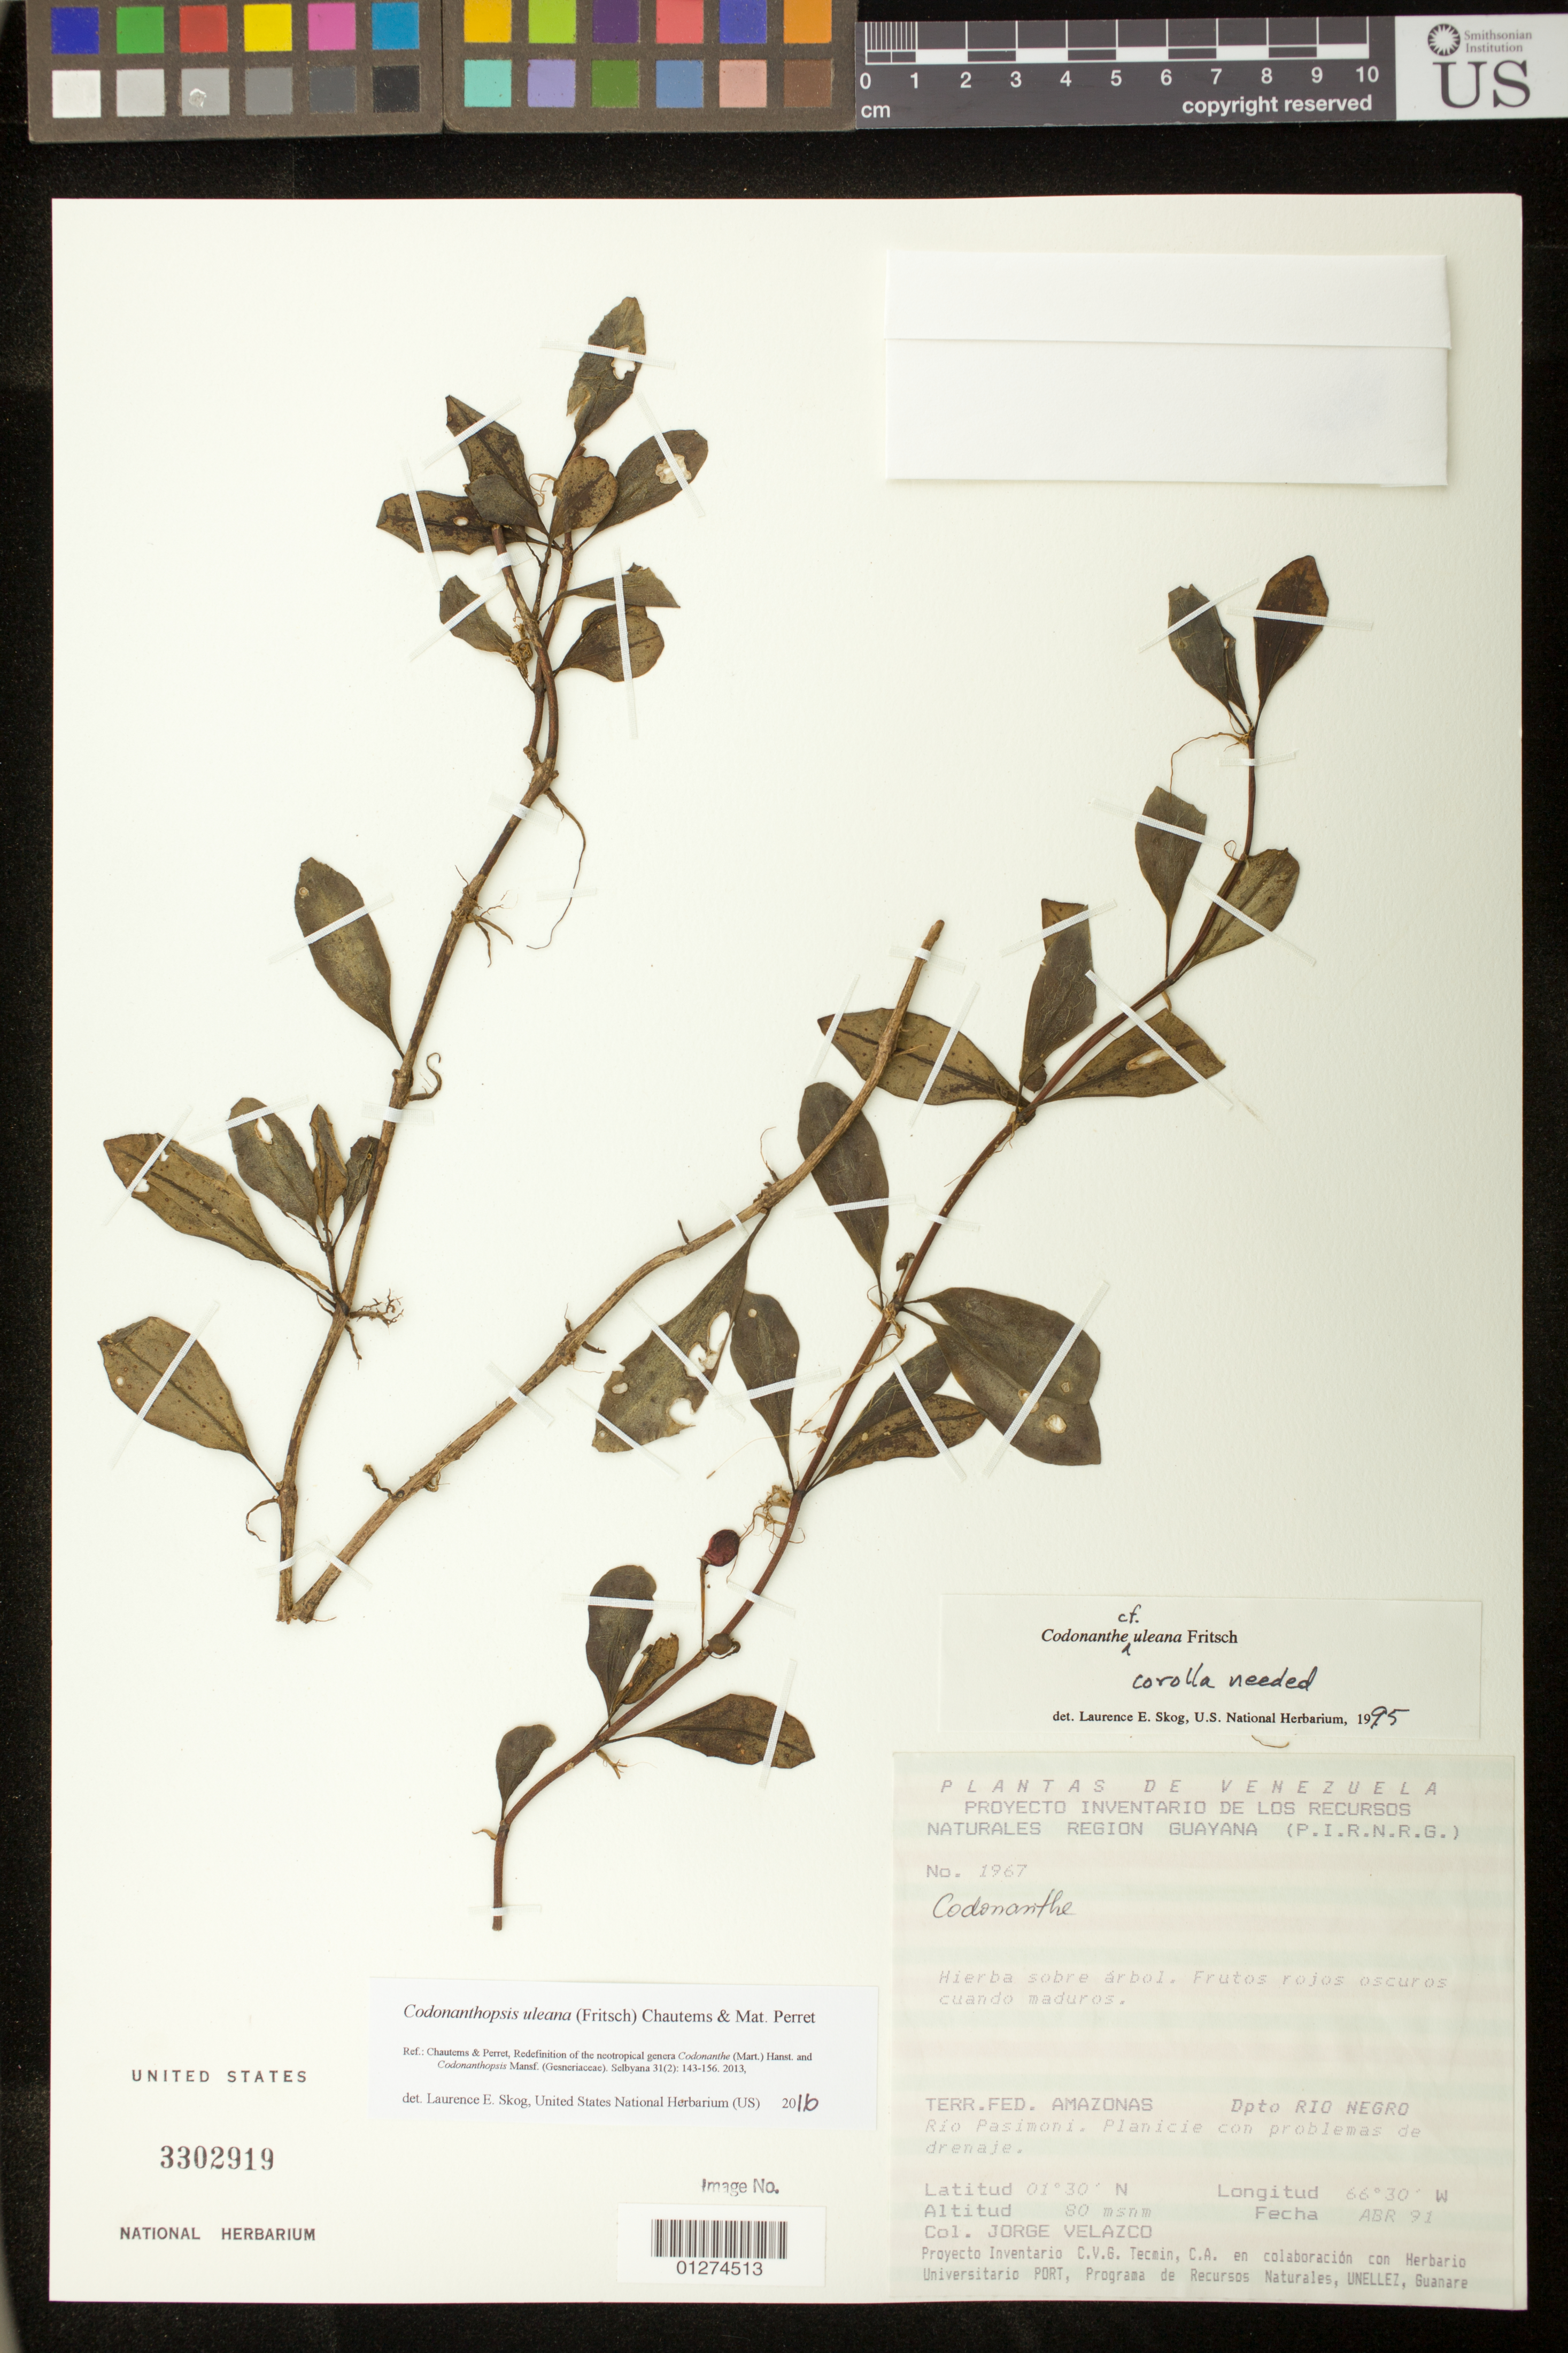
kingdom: Plantae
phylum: Tracheophyta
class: Magnoliopsida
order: Lamiales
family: Gesneriaceae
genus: Codonanthopsis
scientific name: Codonanthopsis uleana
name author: (Fritsch) Chautems & Mat.Perret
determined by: Skog, Laurence E.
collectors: J. Velazco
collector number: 1967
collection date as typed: Apr 1991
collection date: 1991-04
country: Venezuela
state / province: Amazonas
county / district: Río Negro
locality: Río Pasimoni.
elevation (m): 80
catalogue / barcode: US 3302919